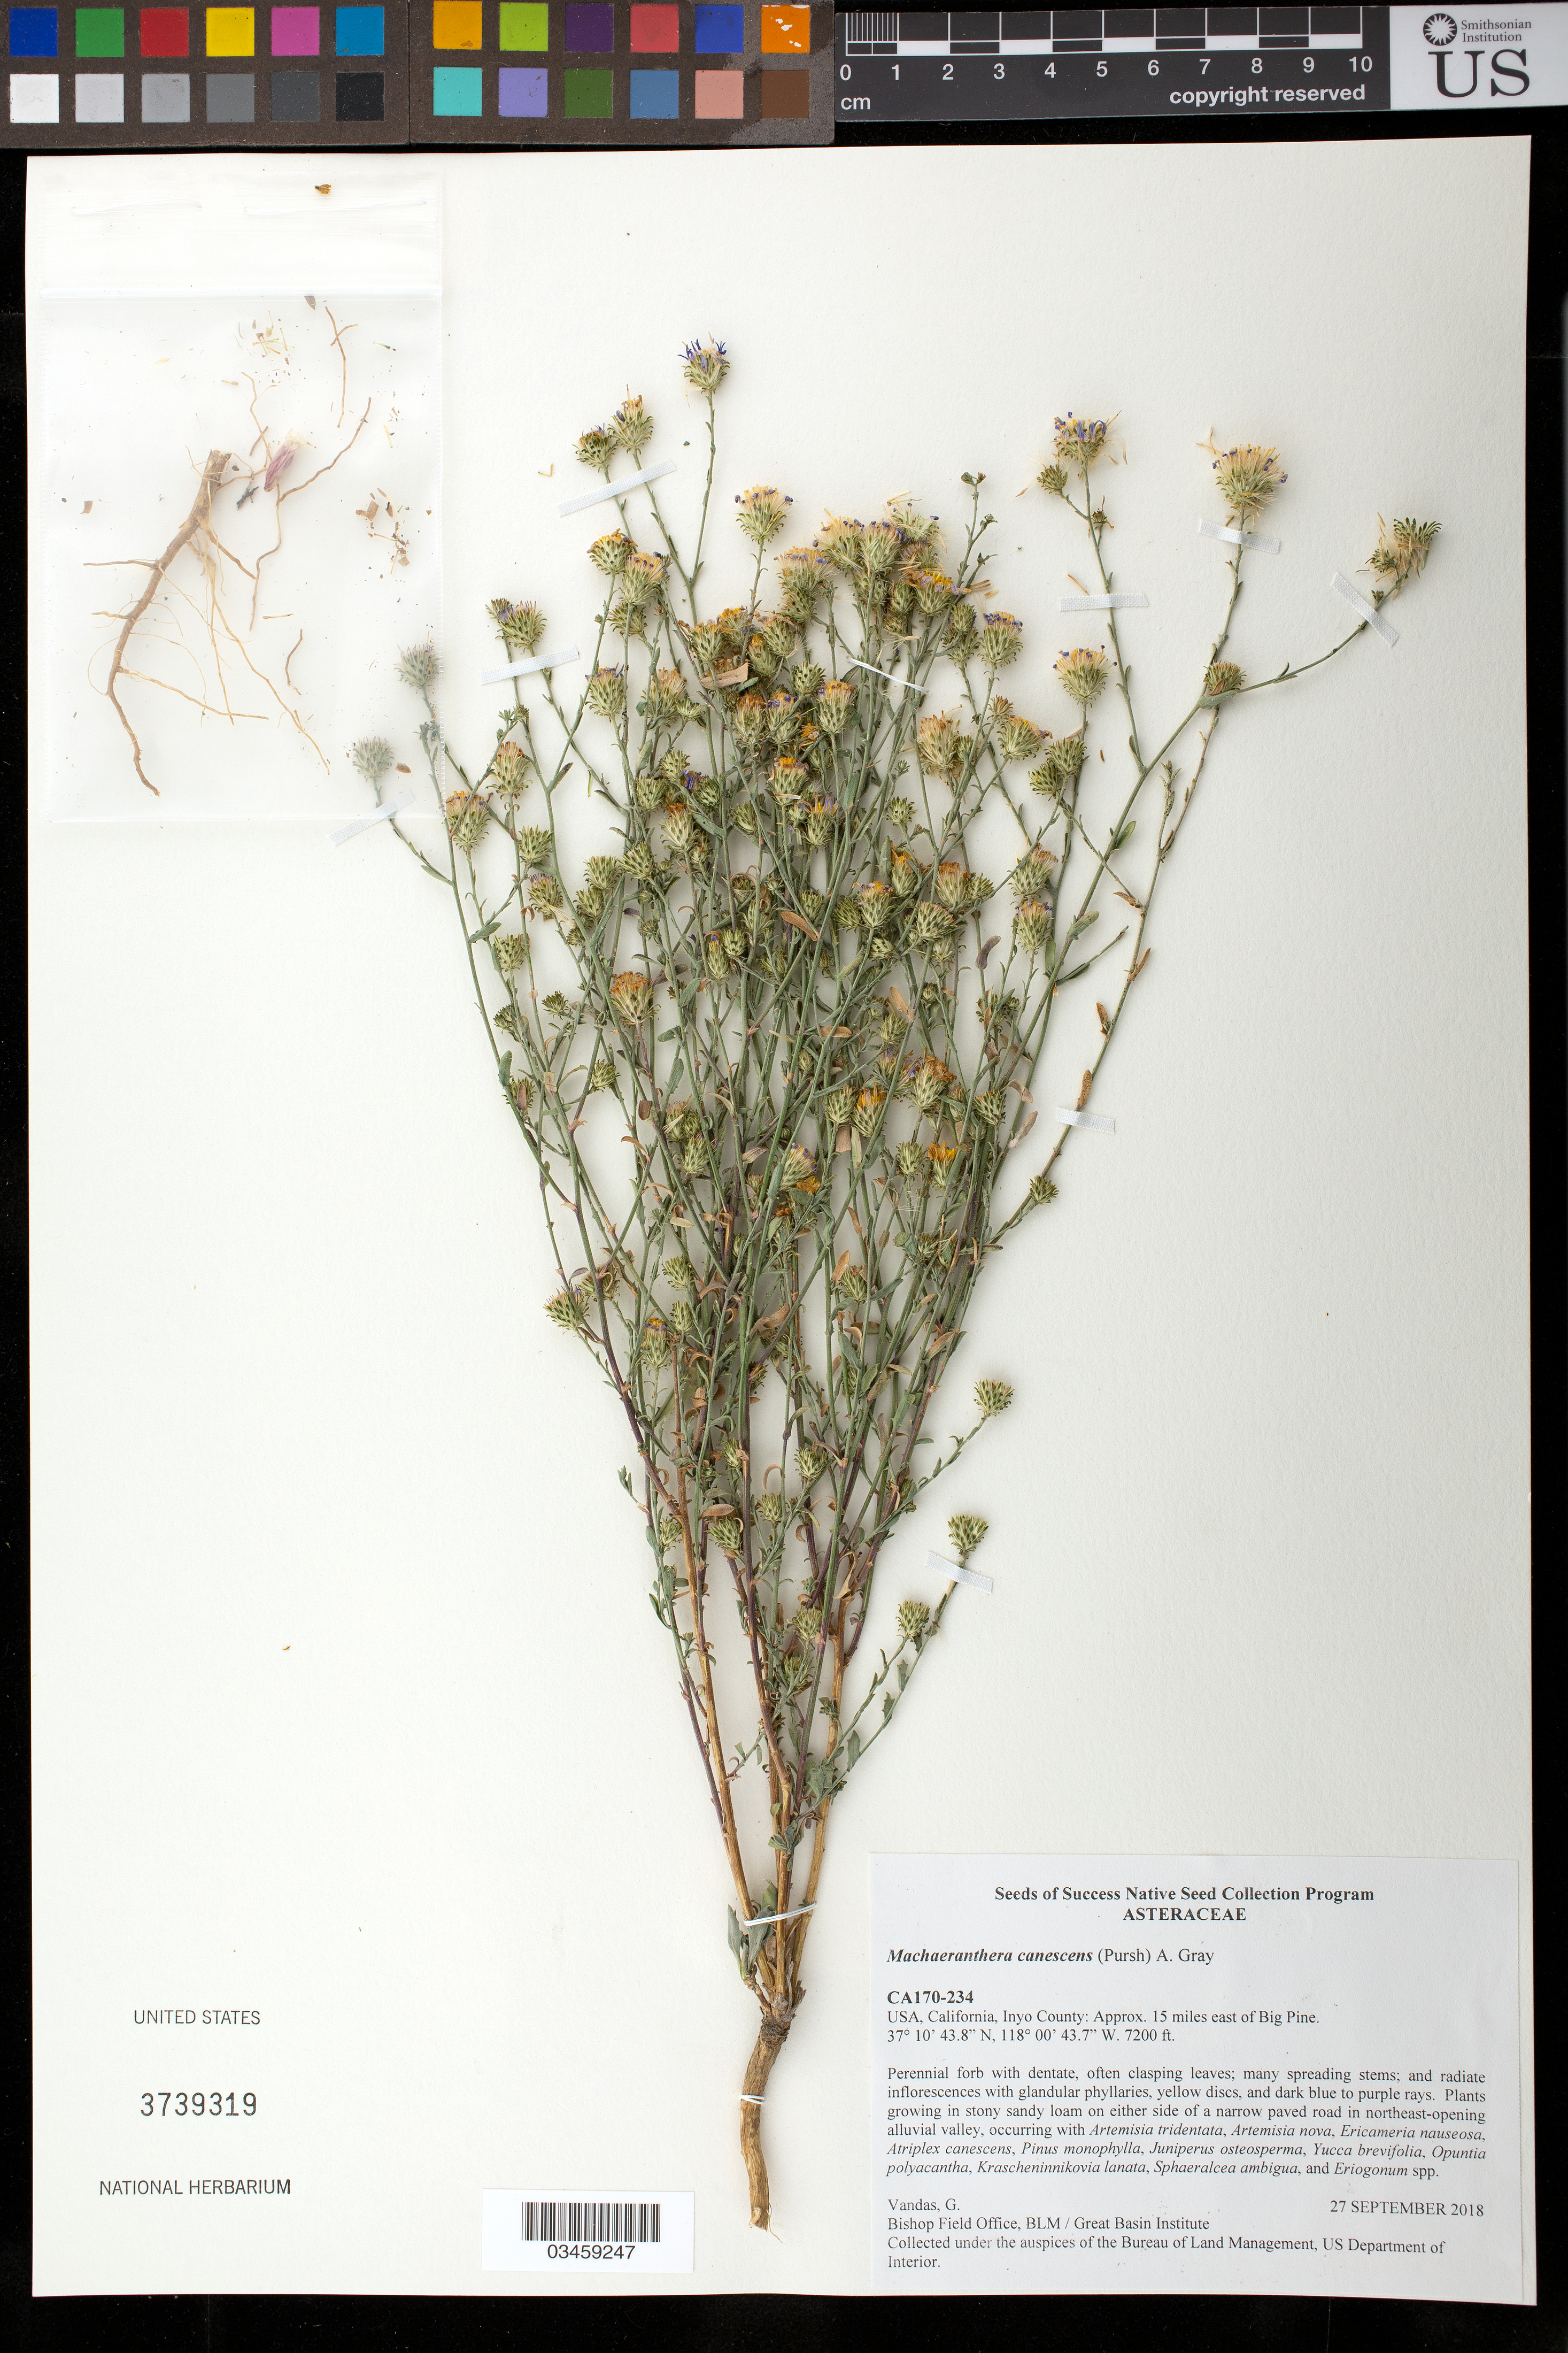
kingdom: Plantae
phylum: Tracheophyta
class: Magnoliopsida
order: Asterales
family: Asteraceae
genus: Machaeranthera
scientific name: Machaeranthera canescens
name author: (Pursh) A. Gray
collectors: G. Vandas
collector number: CA170-234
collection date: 2018-09-27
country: United States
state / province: California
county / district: Inyo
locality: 15 mi. E of Big Pine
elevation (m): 2195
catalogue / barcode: US 3739319